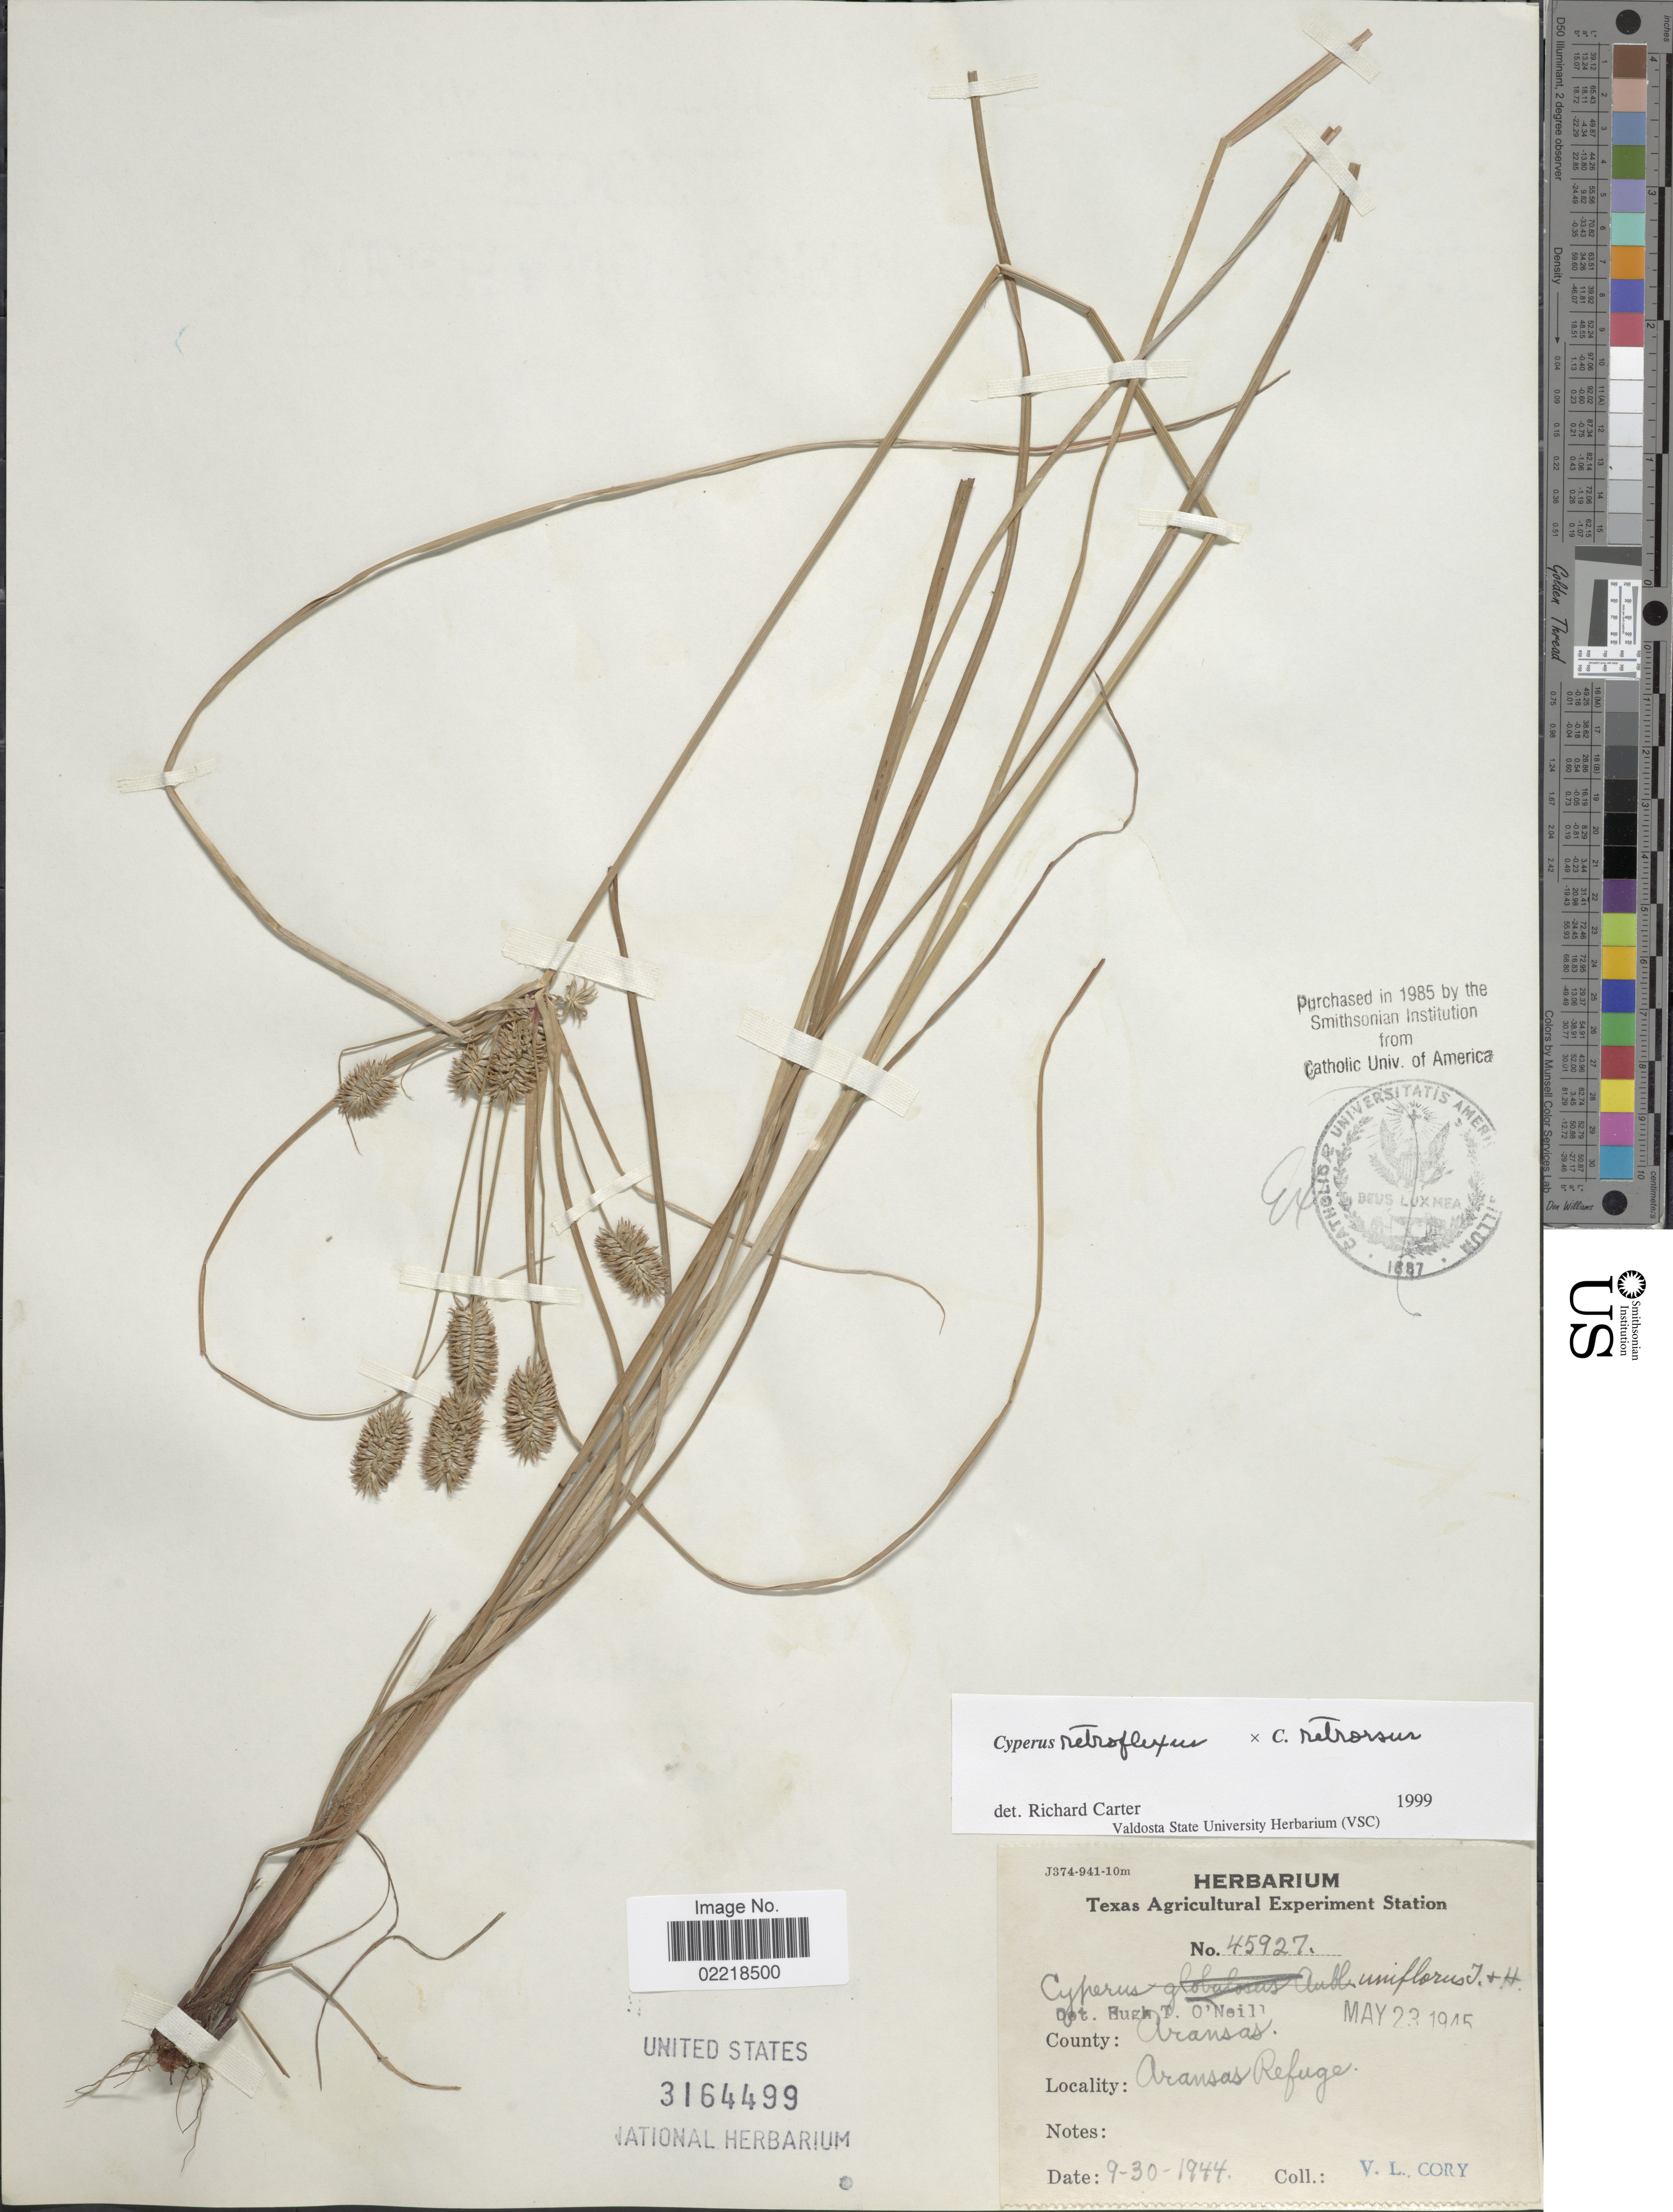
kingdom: Plantae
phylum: Tracheophyta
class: Liliopsida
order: Poales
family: Cyperaceae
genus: Cyperus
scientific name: Cyperus retroflexus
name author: Buckley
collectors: V. Cory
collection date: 1944-09-30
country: United States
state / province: Texas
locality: County: Aransas, Aransas Refuge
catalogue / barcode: US 3164499